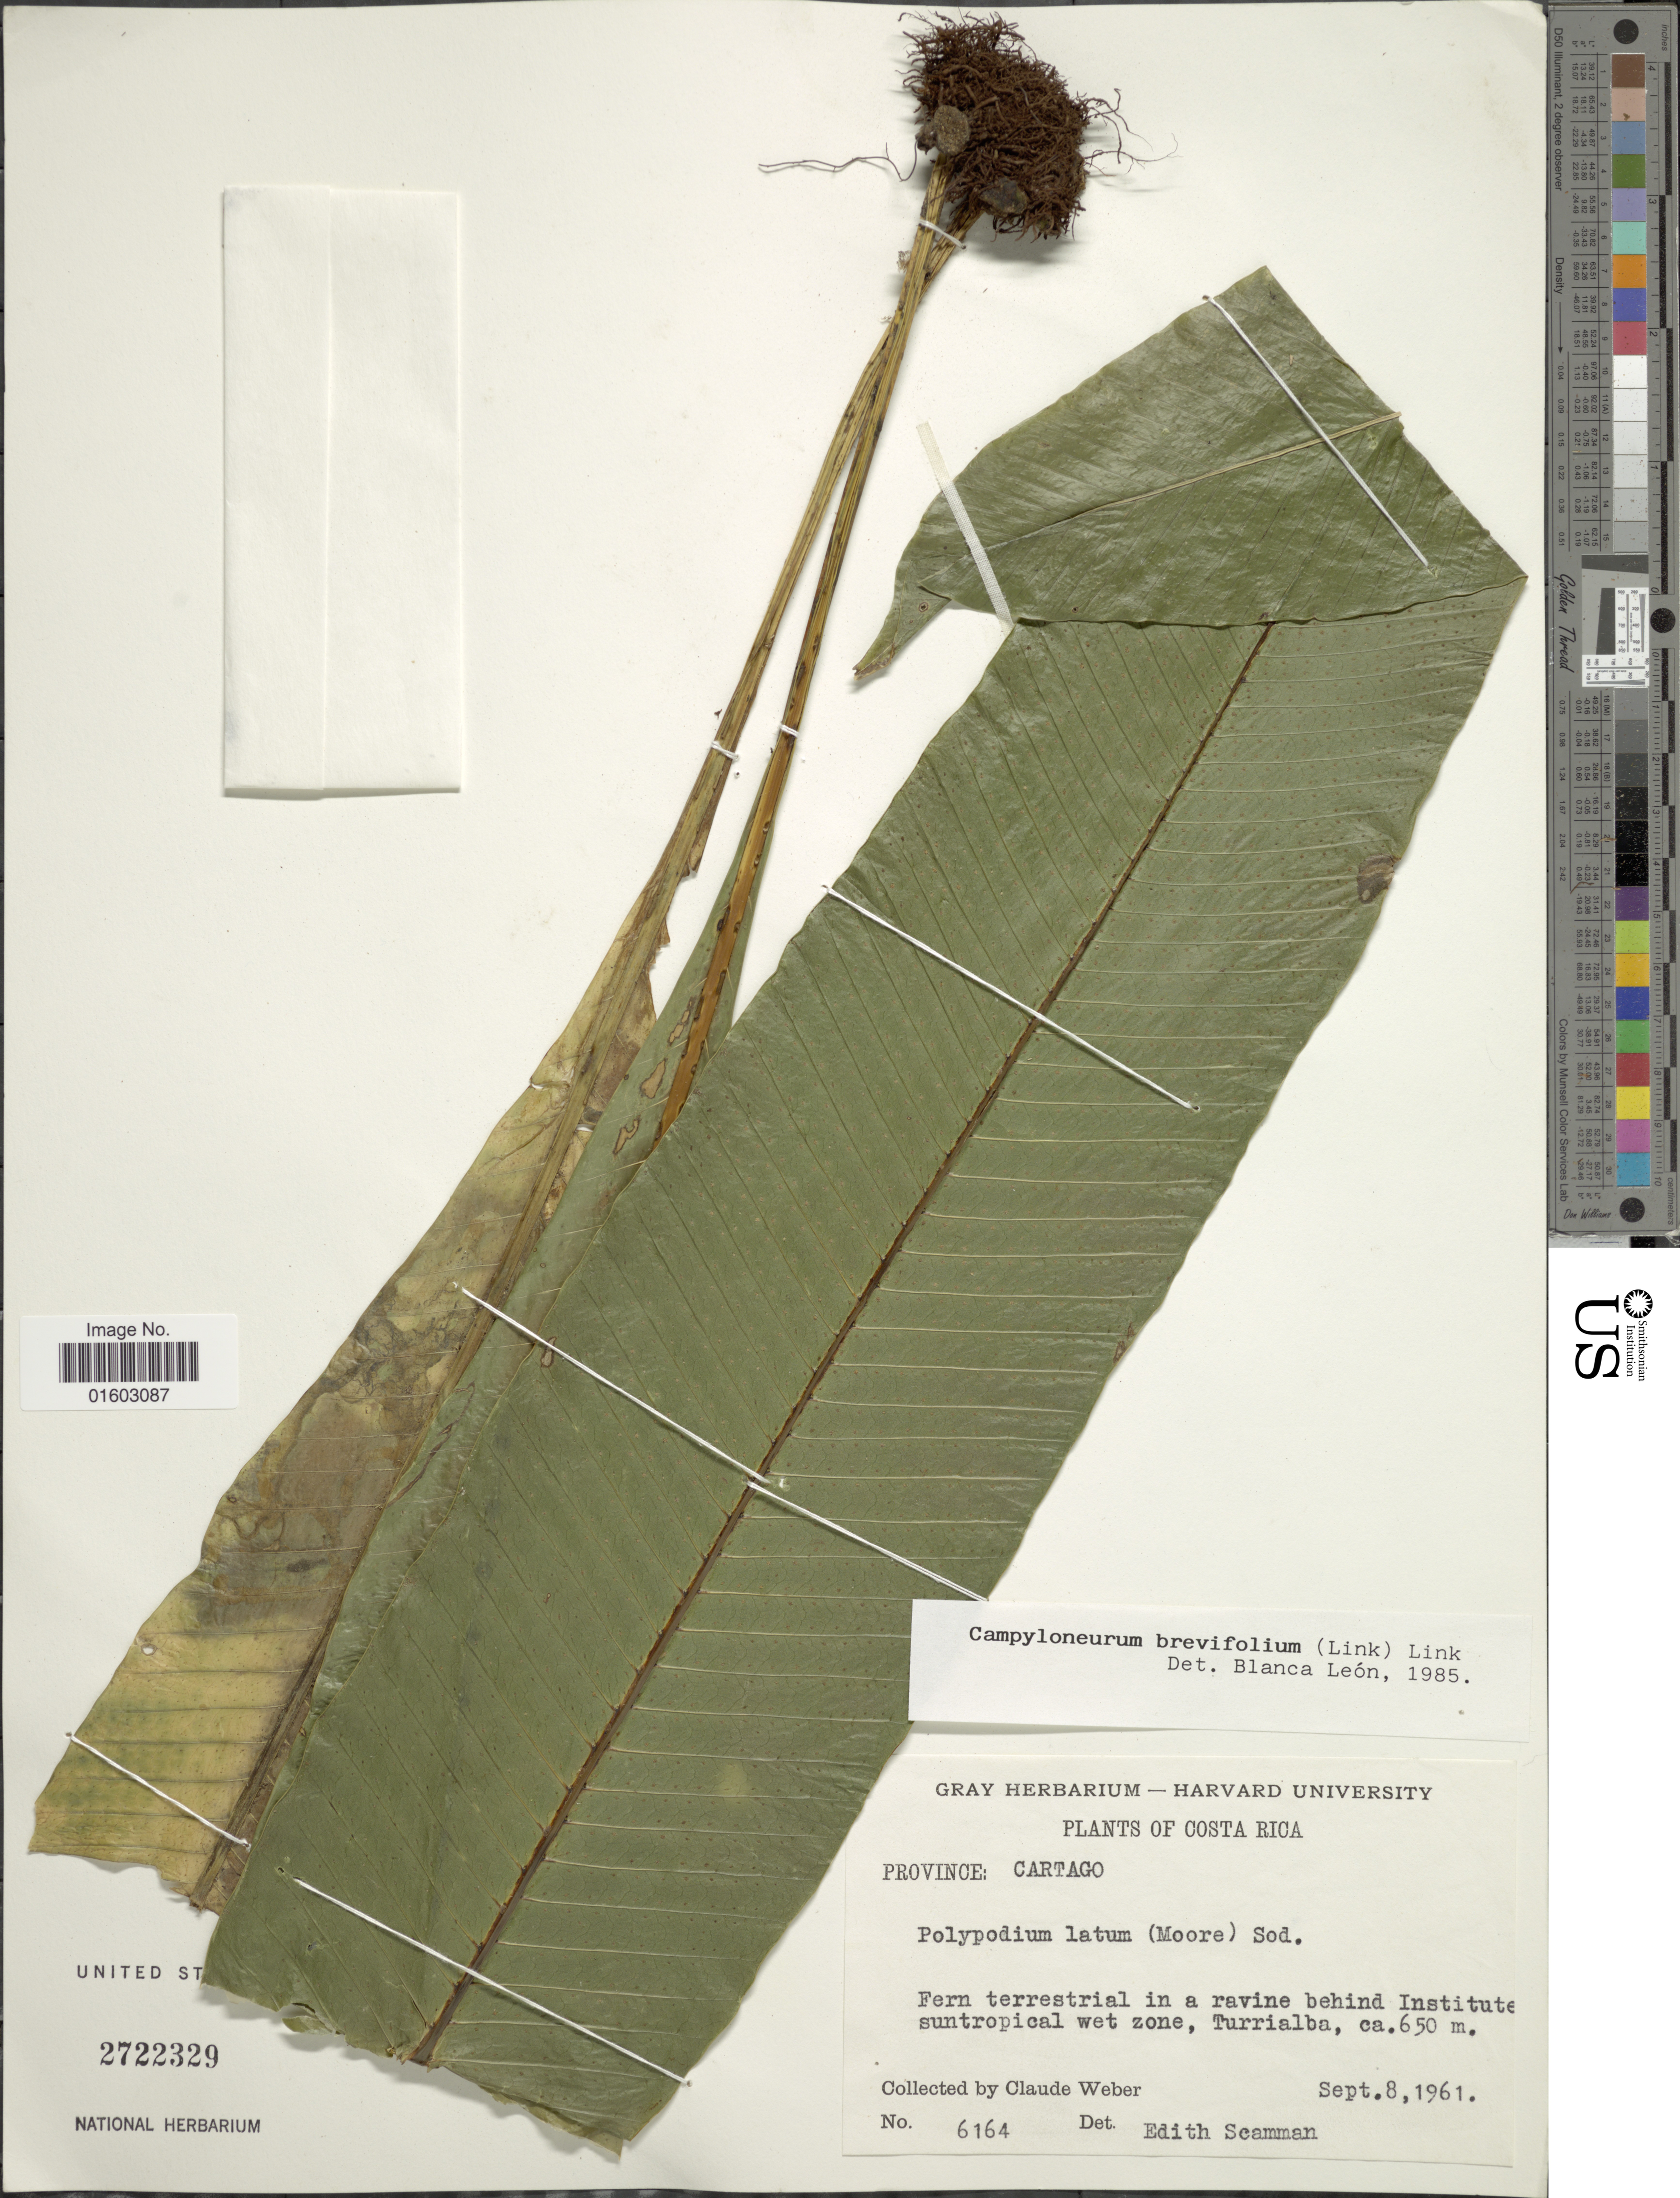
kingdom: Plantae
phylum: Tracheophyta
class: Polypodiopsida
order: Polypodiales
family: Polypodiaceae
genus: Campyloneurum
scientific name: Campyloneurum latum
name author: T. Moore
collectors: C. Weber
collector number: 6164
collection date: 1961-09-08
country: Costa Rica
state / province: Cartago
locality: Province: Cartago, in a ravine behind Institute, Tuurialba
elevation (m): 650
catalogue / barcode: US 2722329